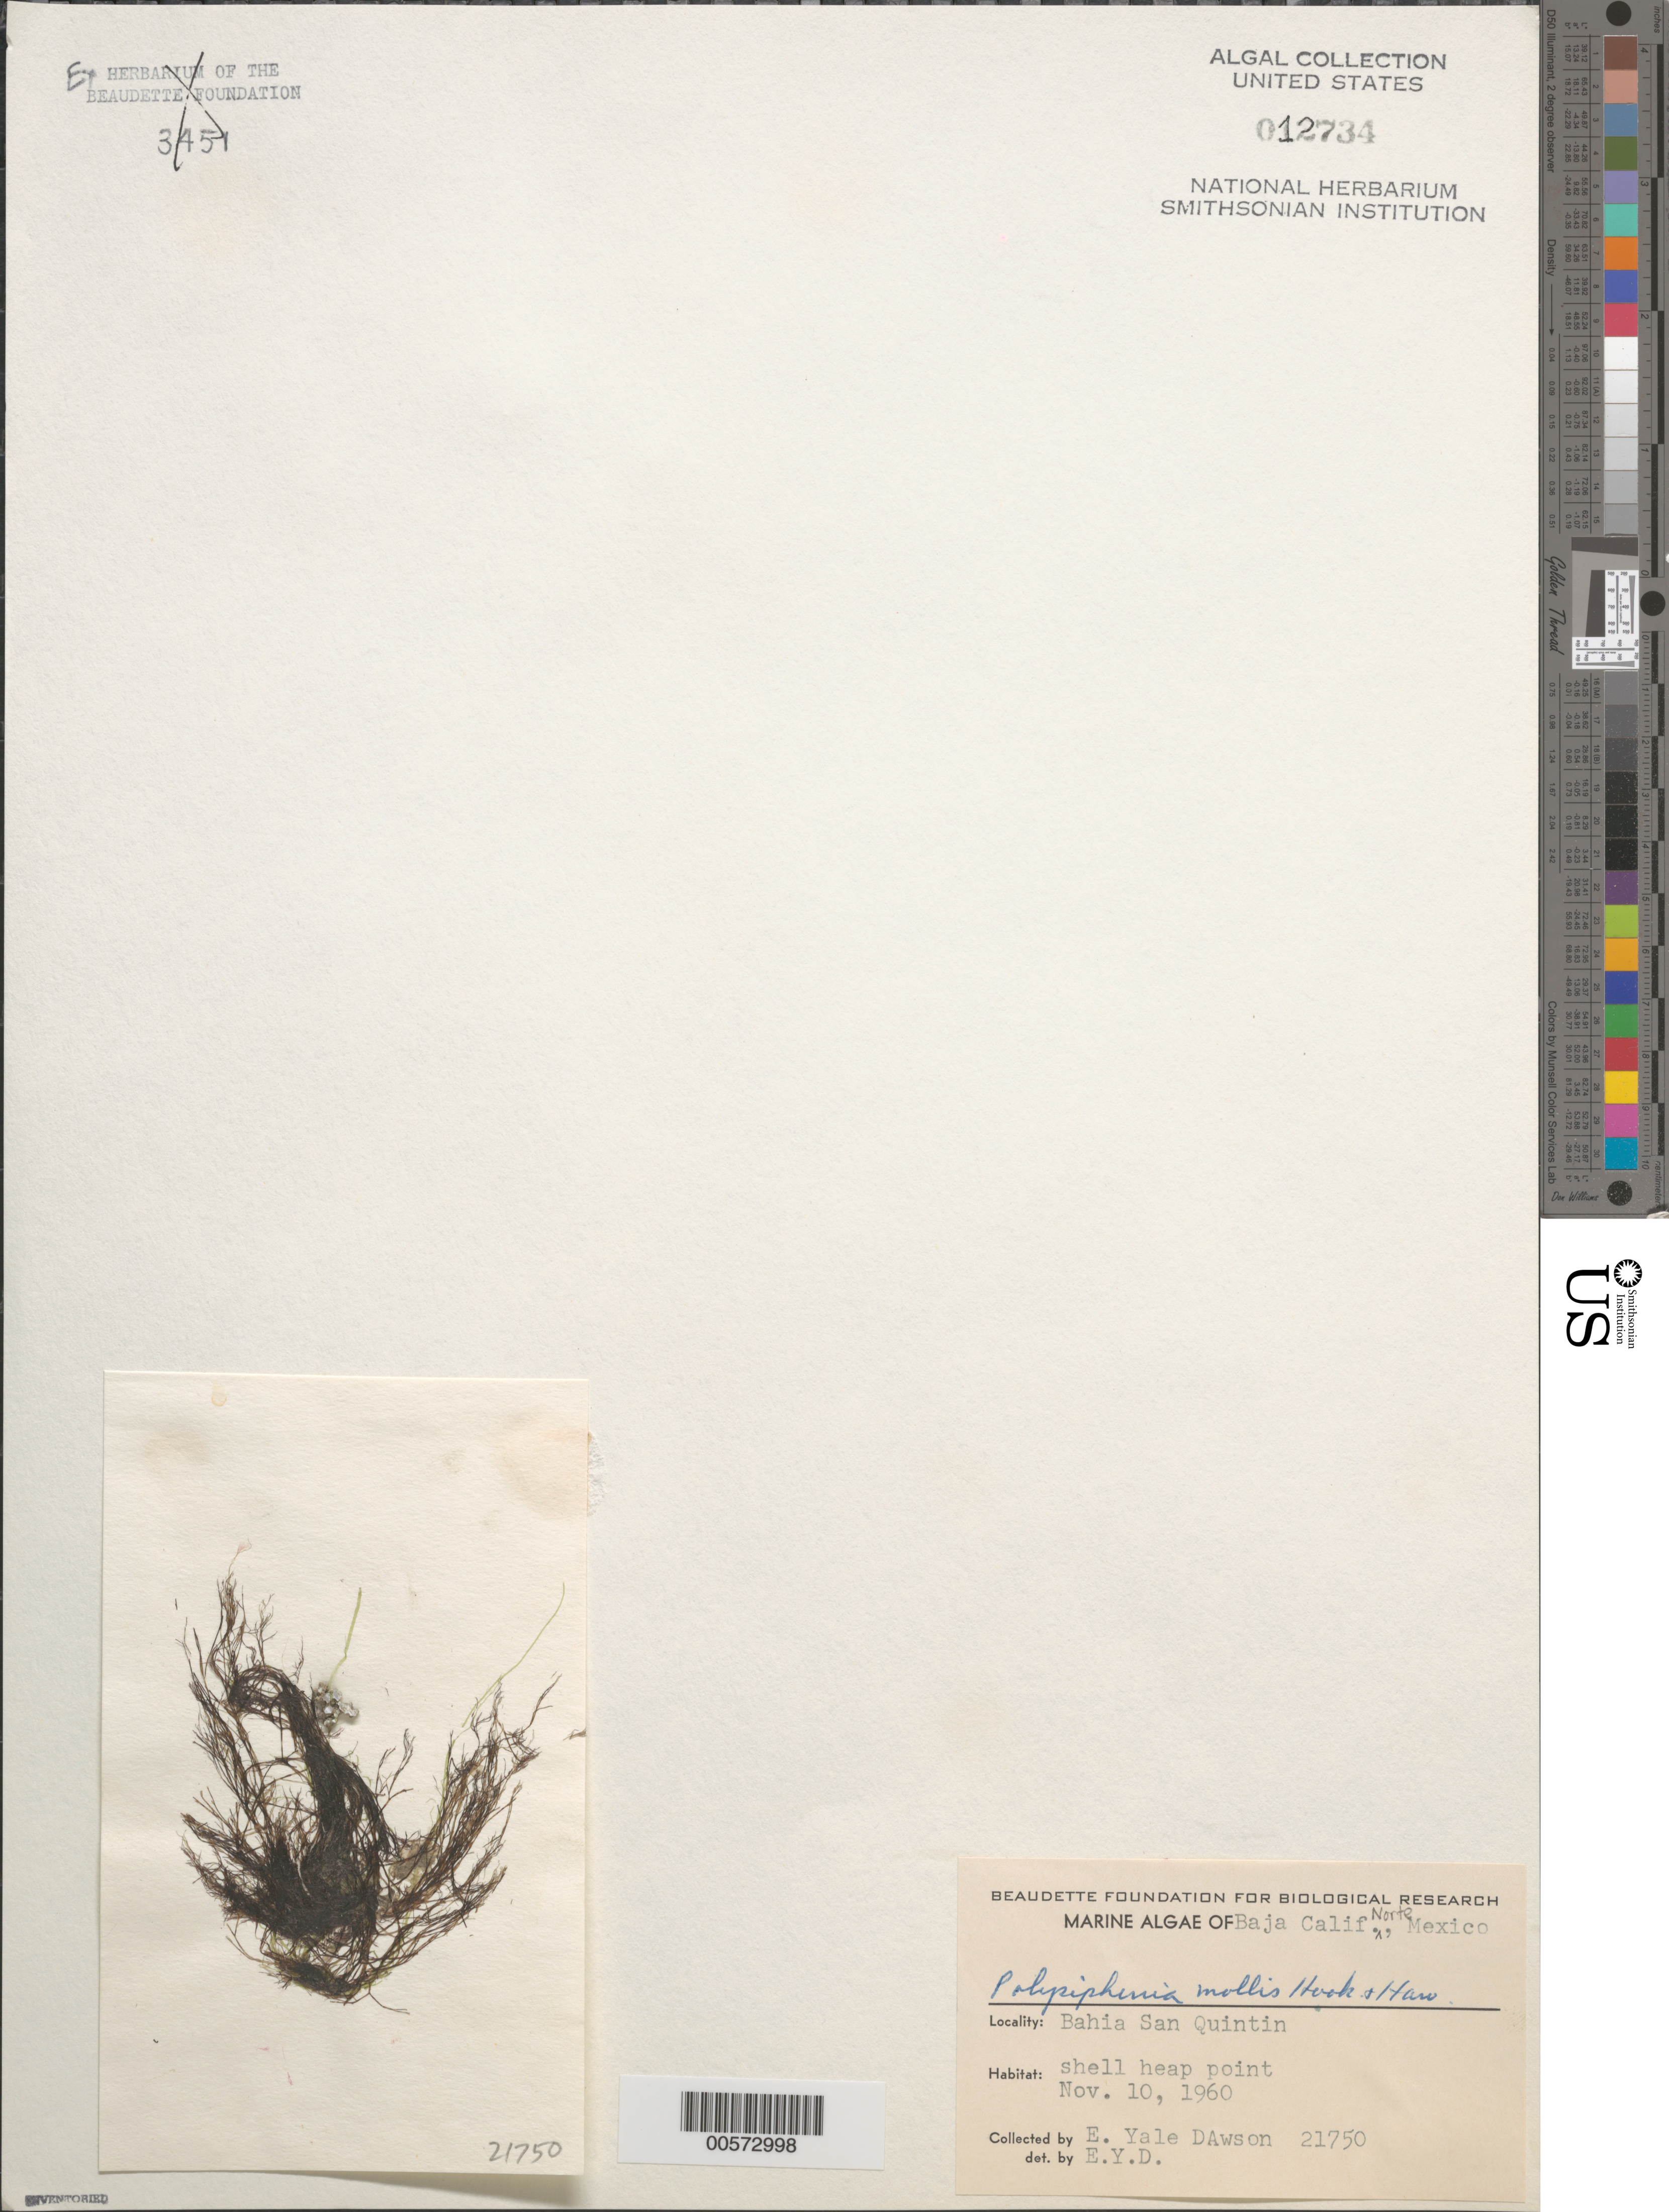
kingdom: Plantae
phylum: Rhodophyta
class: Florideophyceae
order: Ceramiales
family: Rhodomelaceae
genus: Polysiphonia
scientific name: Polysiphonia mollis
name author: Hook. f. & Harv.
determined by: Dawson, E. Y.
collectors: E. Y. Dawson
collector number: EYD 21750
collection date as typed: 10 Nov 1960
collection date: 1960-11-10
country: Mexico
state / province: Baja California Norte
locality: Bahia San Quintin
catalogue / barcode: US 12734